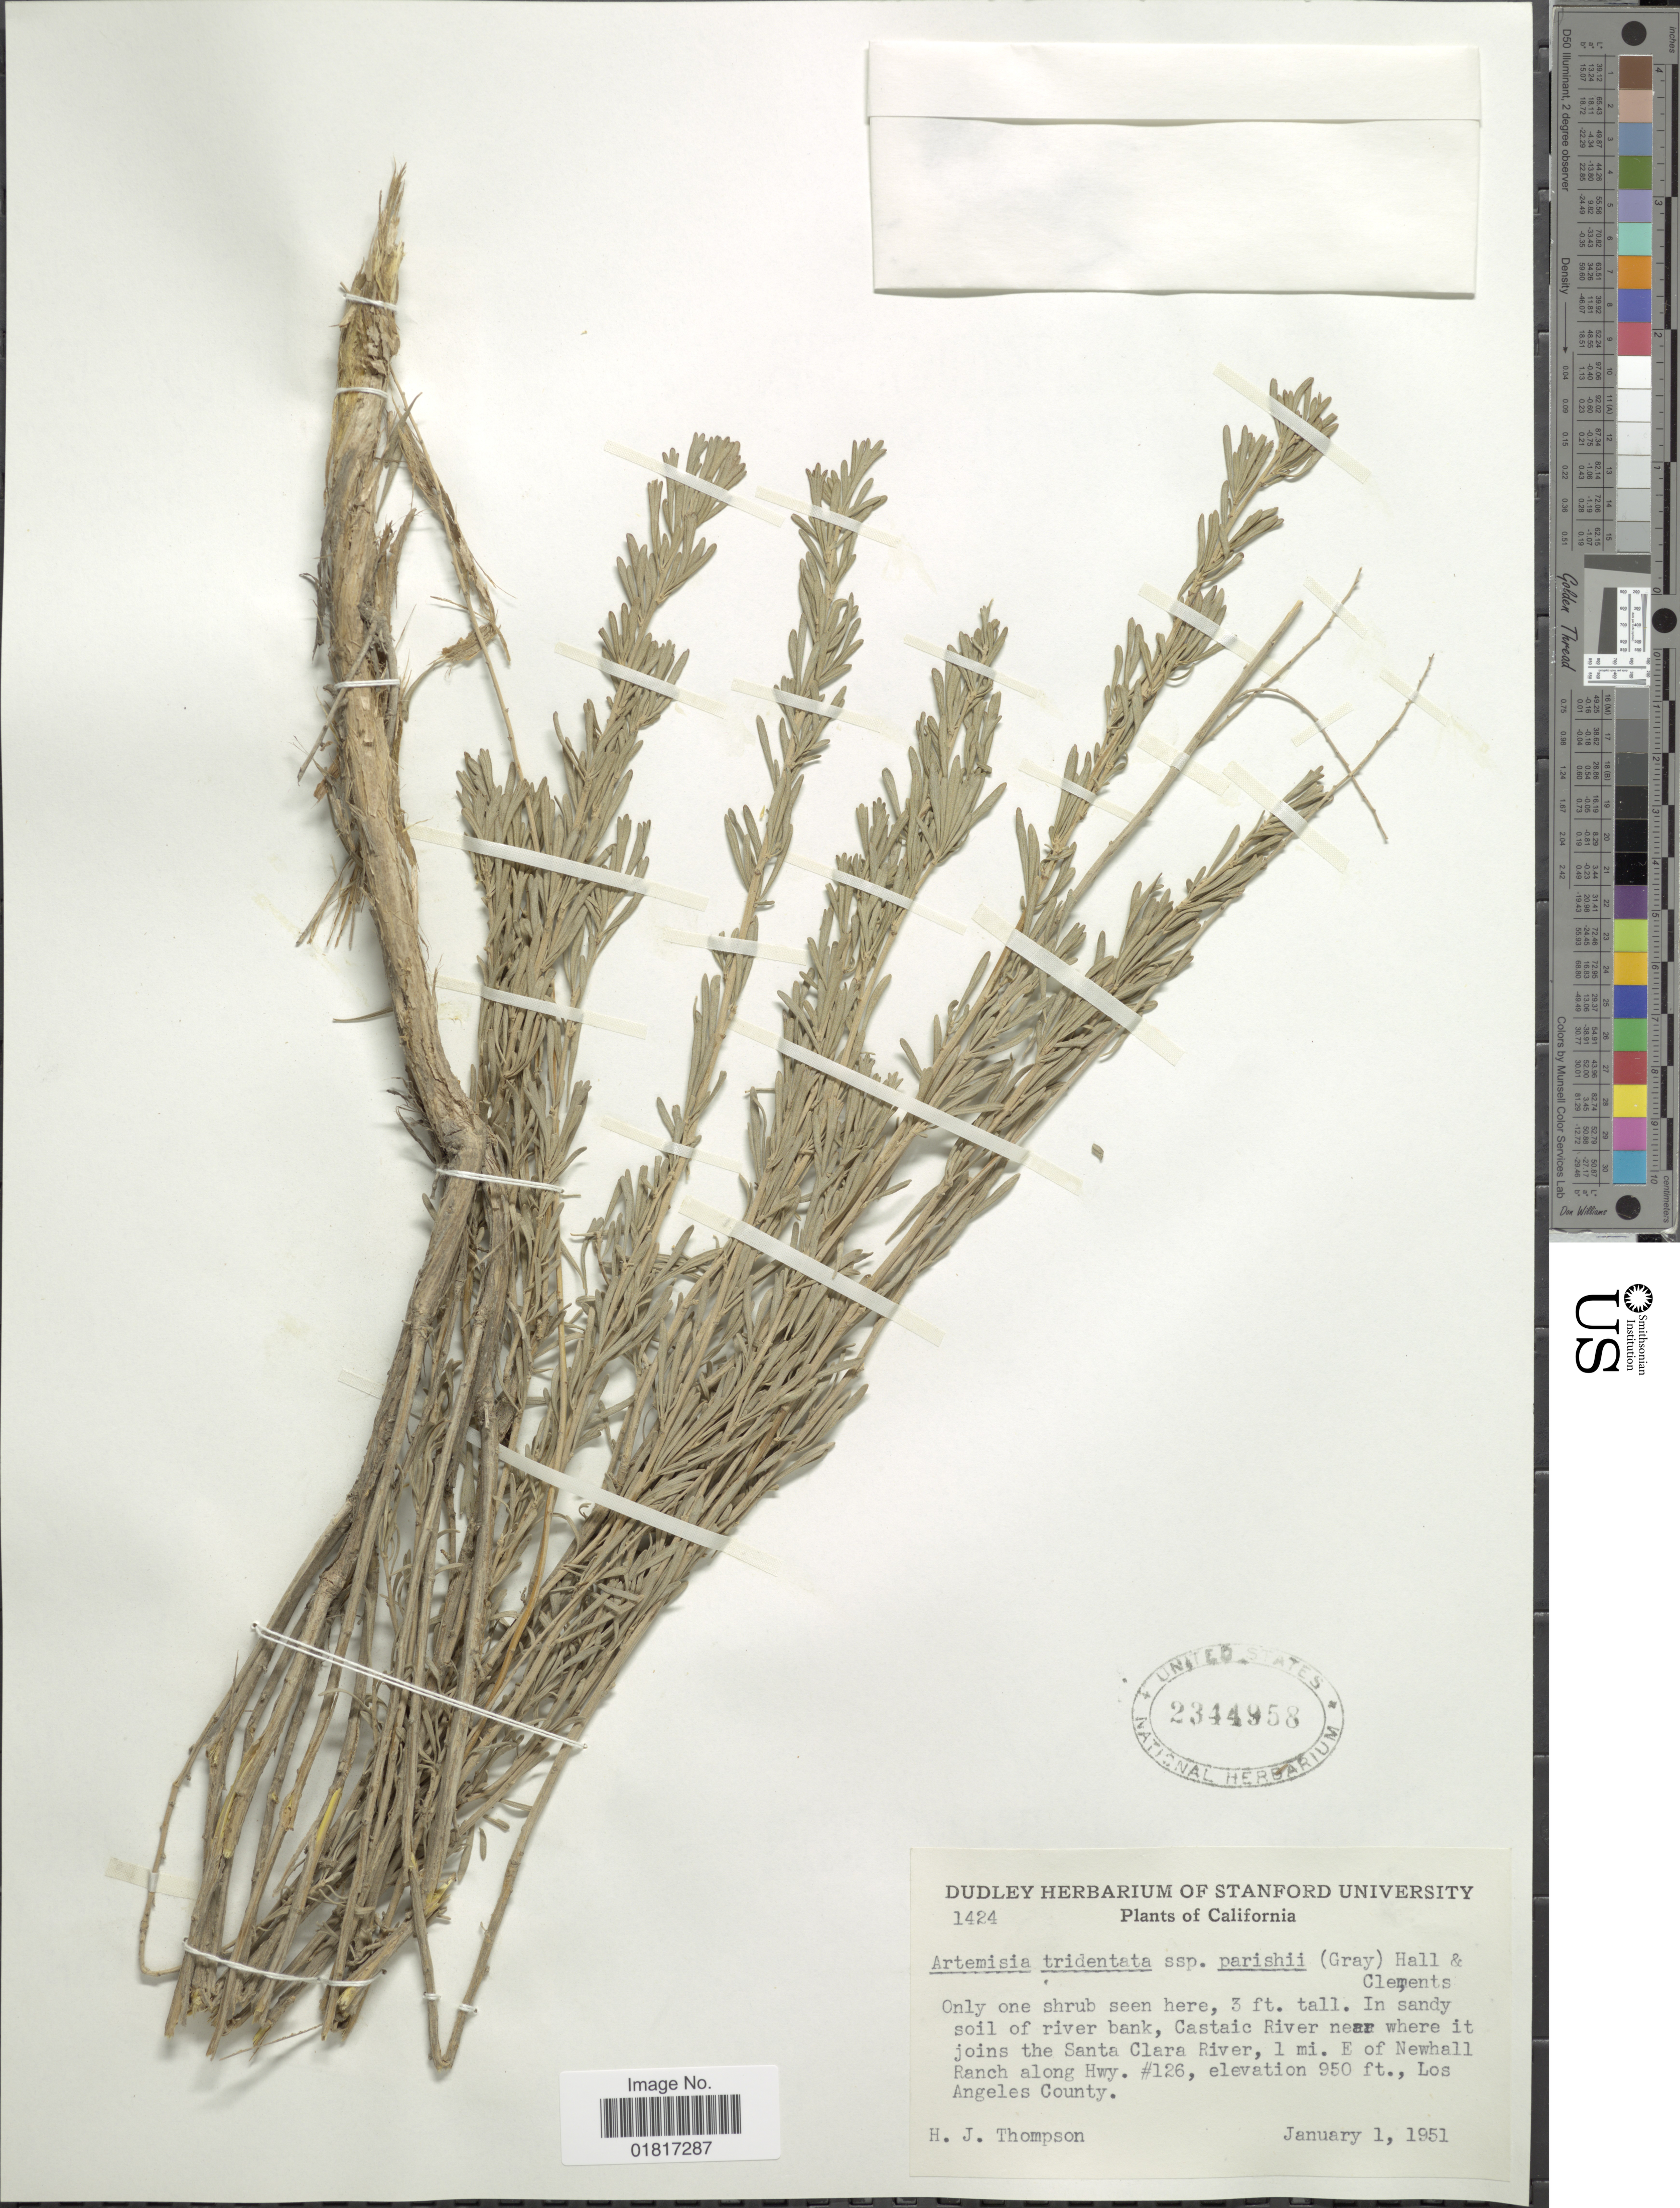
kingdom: Plantae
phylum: Tracheophyta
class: Magnoliopsida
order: Asterales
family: Asteraceae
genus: Artemisia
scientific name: Artemisia tridentata var. parishii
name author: (A. Gray) Jeps.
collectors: H. J. Thompson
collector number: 1424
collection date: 1951-01-01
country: United States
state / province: California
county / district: Los Angeles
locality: In sandy soil of river bank, Castaic River near where it Ranch along Hwy # Los Angeles County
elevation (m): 290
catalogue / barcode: US 2344958